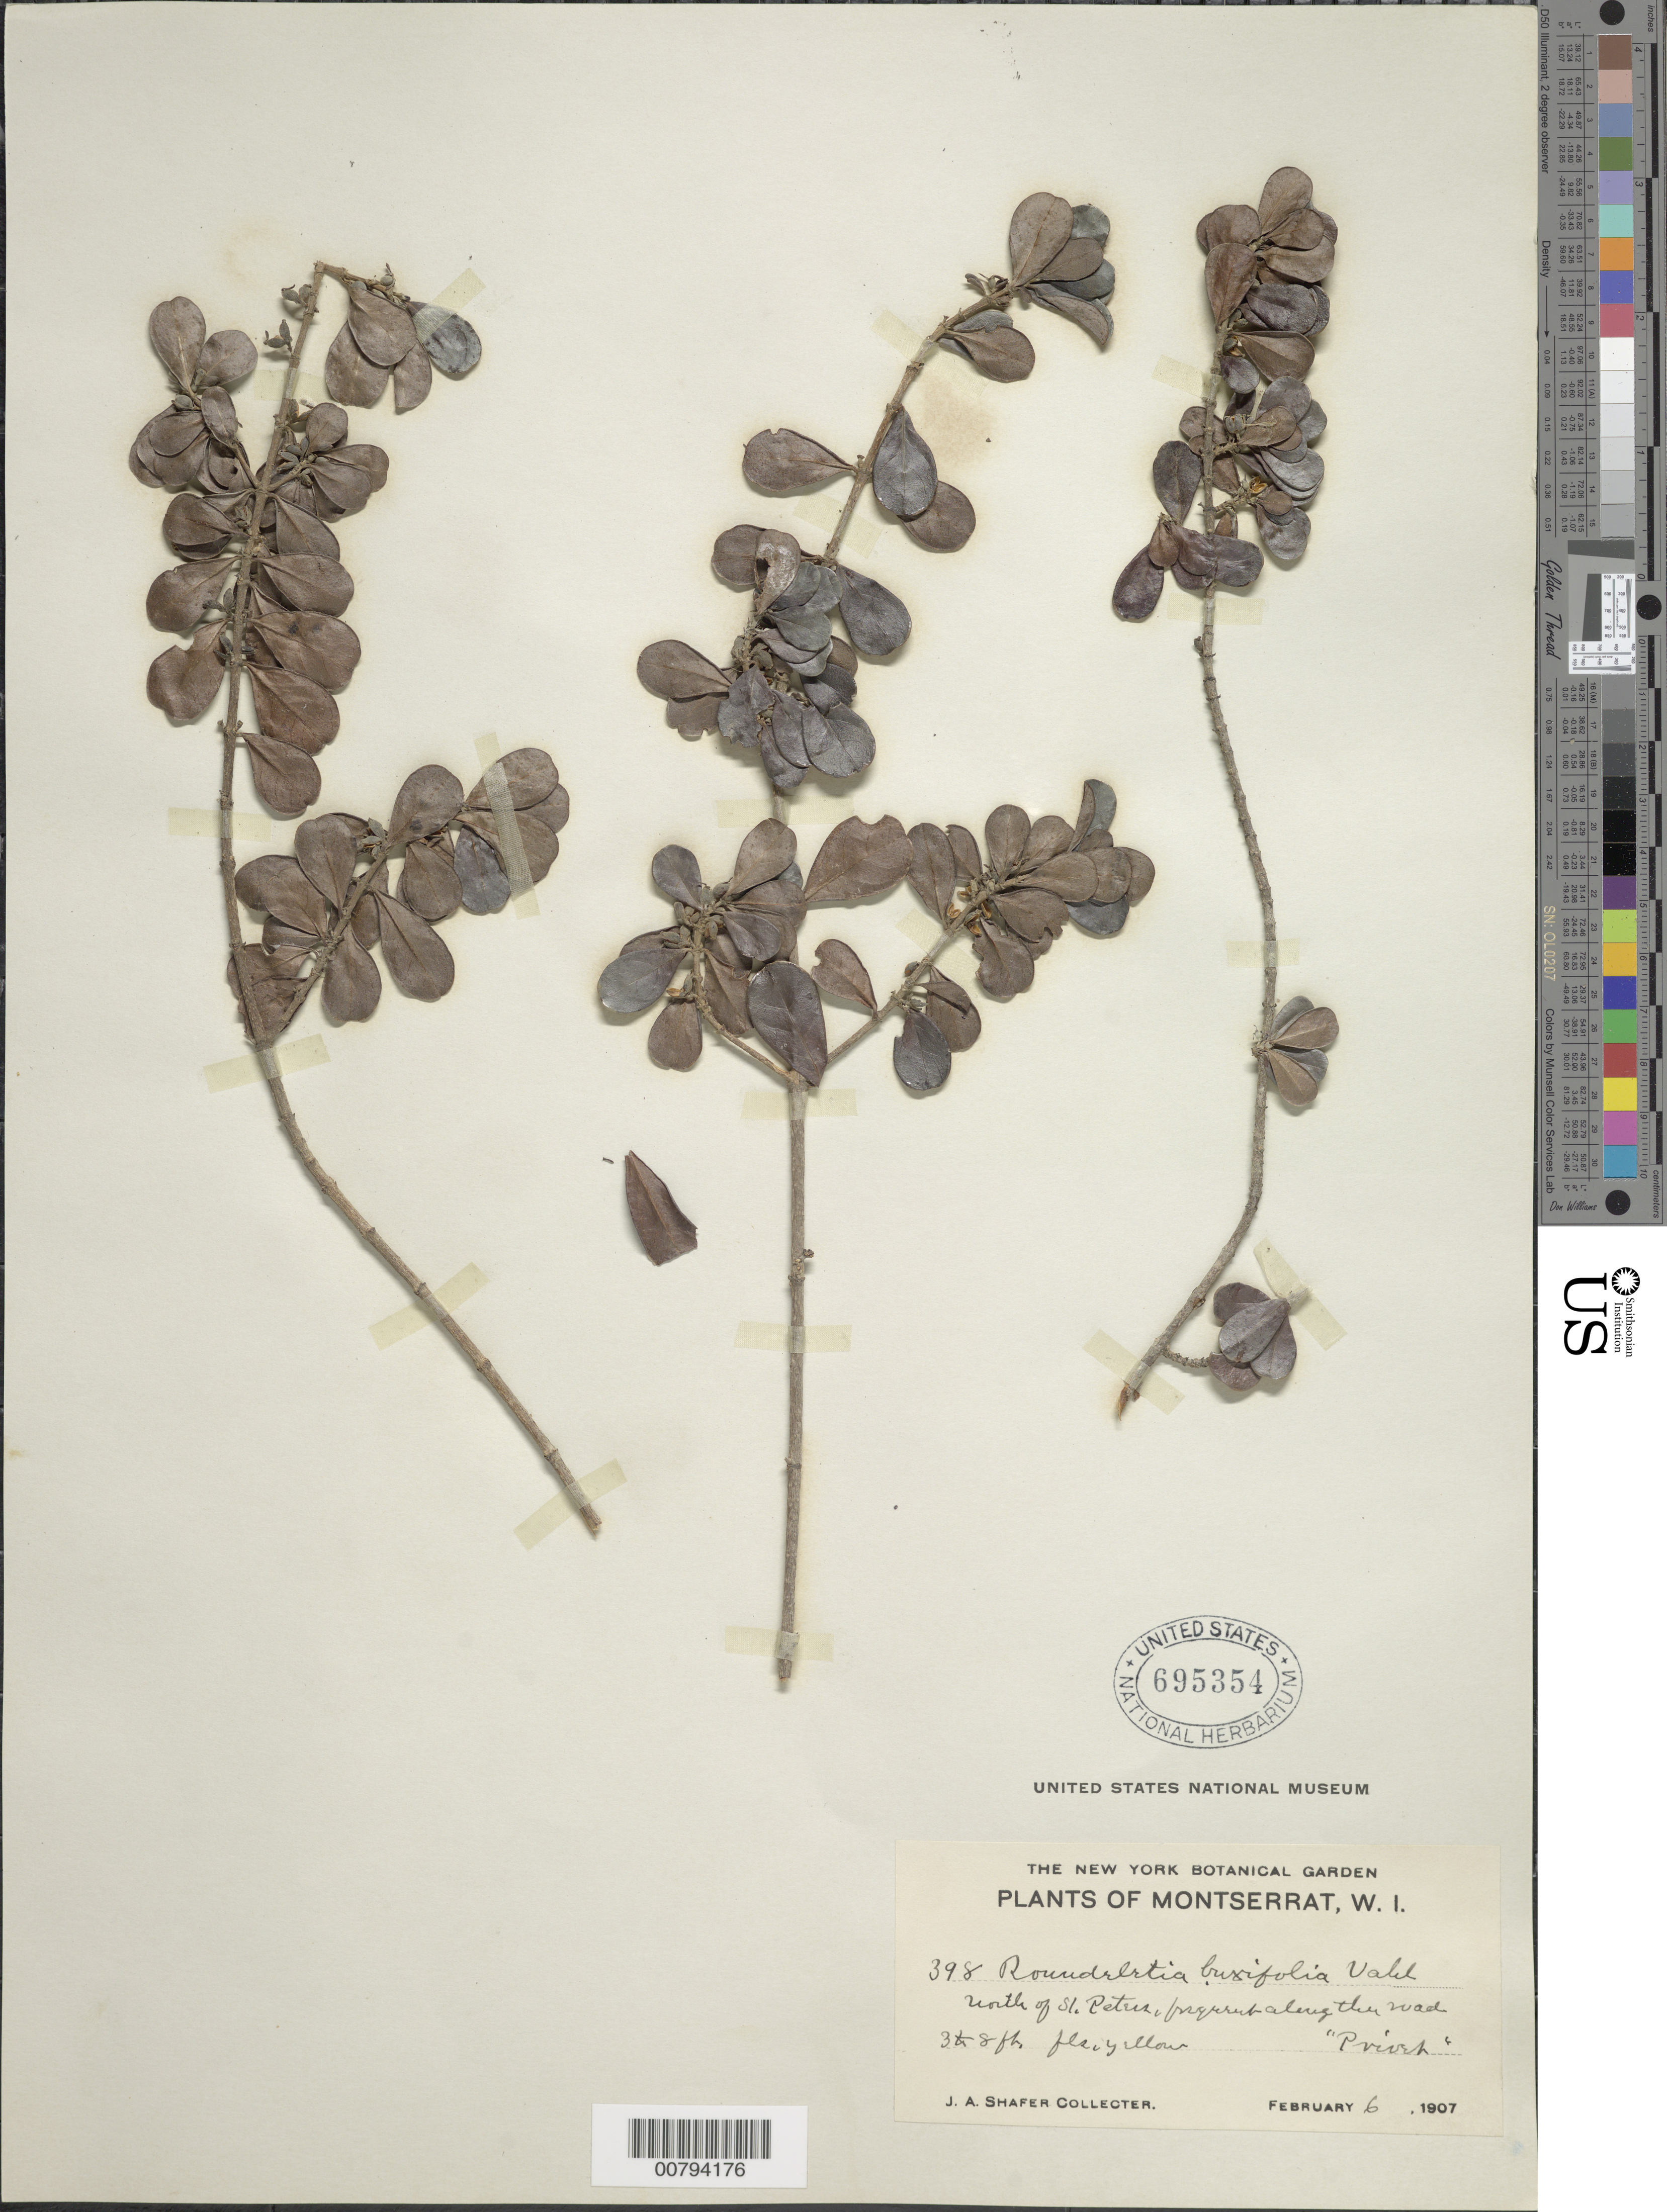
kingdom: Plantae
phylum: Tracheophyta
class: Magnoliopsida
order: Gentianales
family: Rubiaceae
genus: Rondeletia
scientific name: Rondeletia buxifolia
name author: Vahl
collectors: J. A. Shafer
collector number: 398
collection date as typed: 06 Feb 1907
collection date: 1907-02-06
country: Montserrat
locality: North of St. Peters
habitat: Roadside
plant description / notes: Common name: Privet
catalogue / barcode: US 695354